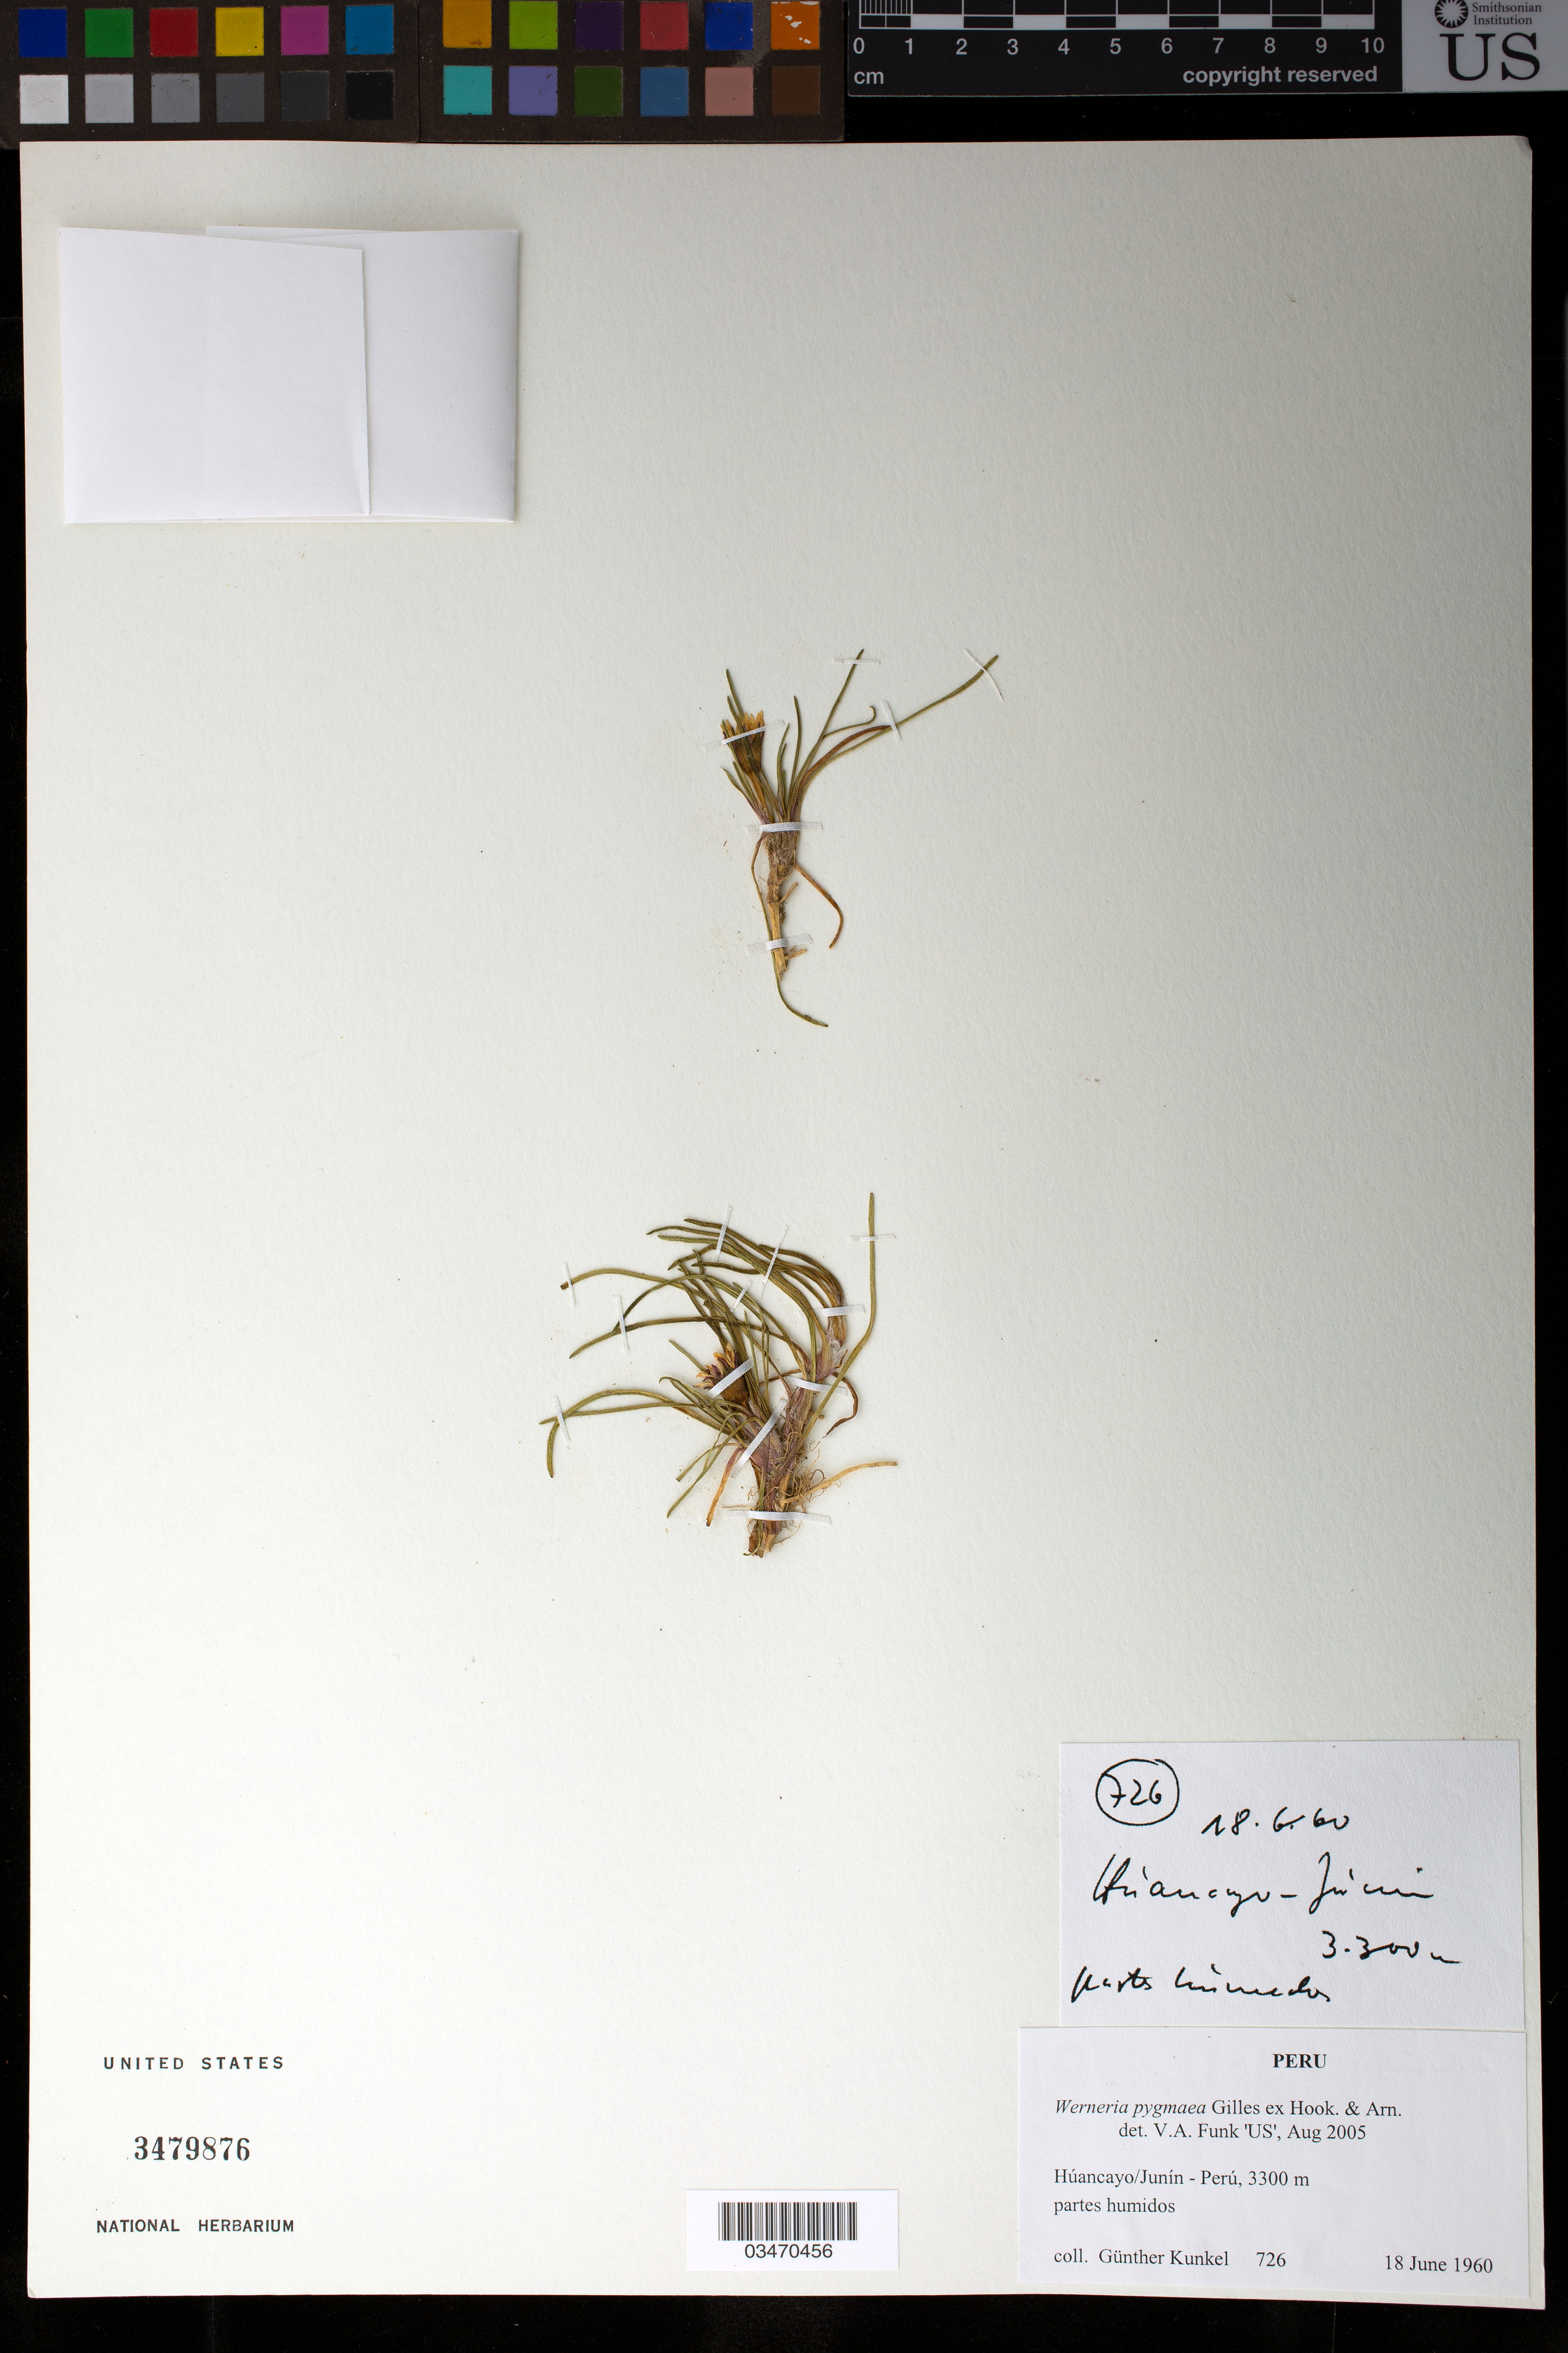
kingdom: Plantae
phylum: Tracheophyta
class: Magnoliopsida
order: Asterales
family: Asteraceae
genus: Werneria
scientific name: Werneria pygmaea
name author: Gillies ex Hook. & Arn.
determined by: Funk, Vicki A., (BOT), Smithsonian Institution - National Museum of Natural History (UNITED STATES)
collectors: G. Kunkel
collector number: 726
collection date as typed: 18 Jun 1960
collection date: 1960-06-18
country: Peru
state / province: Junín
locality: Huancayo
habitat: Partes humidos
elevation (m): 3300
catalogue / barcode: US 3479876